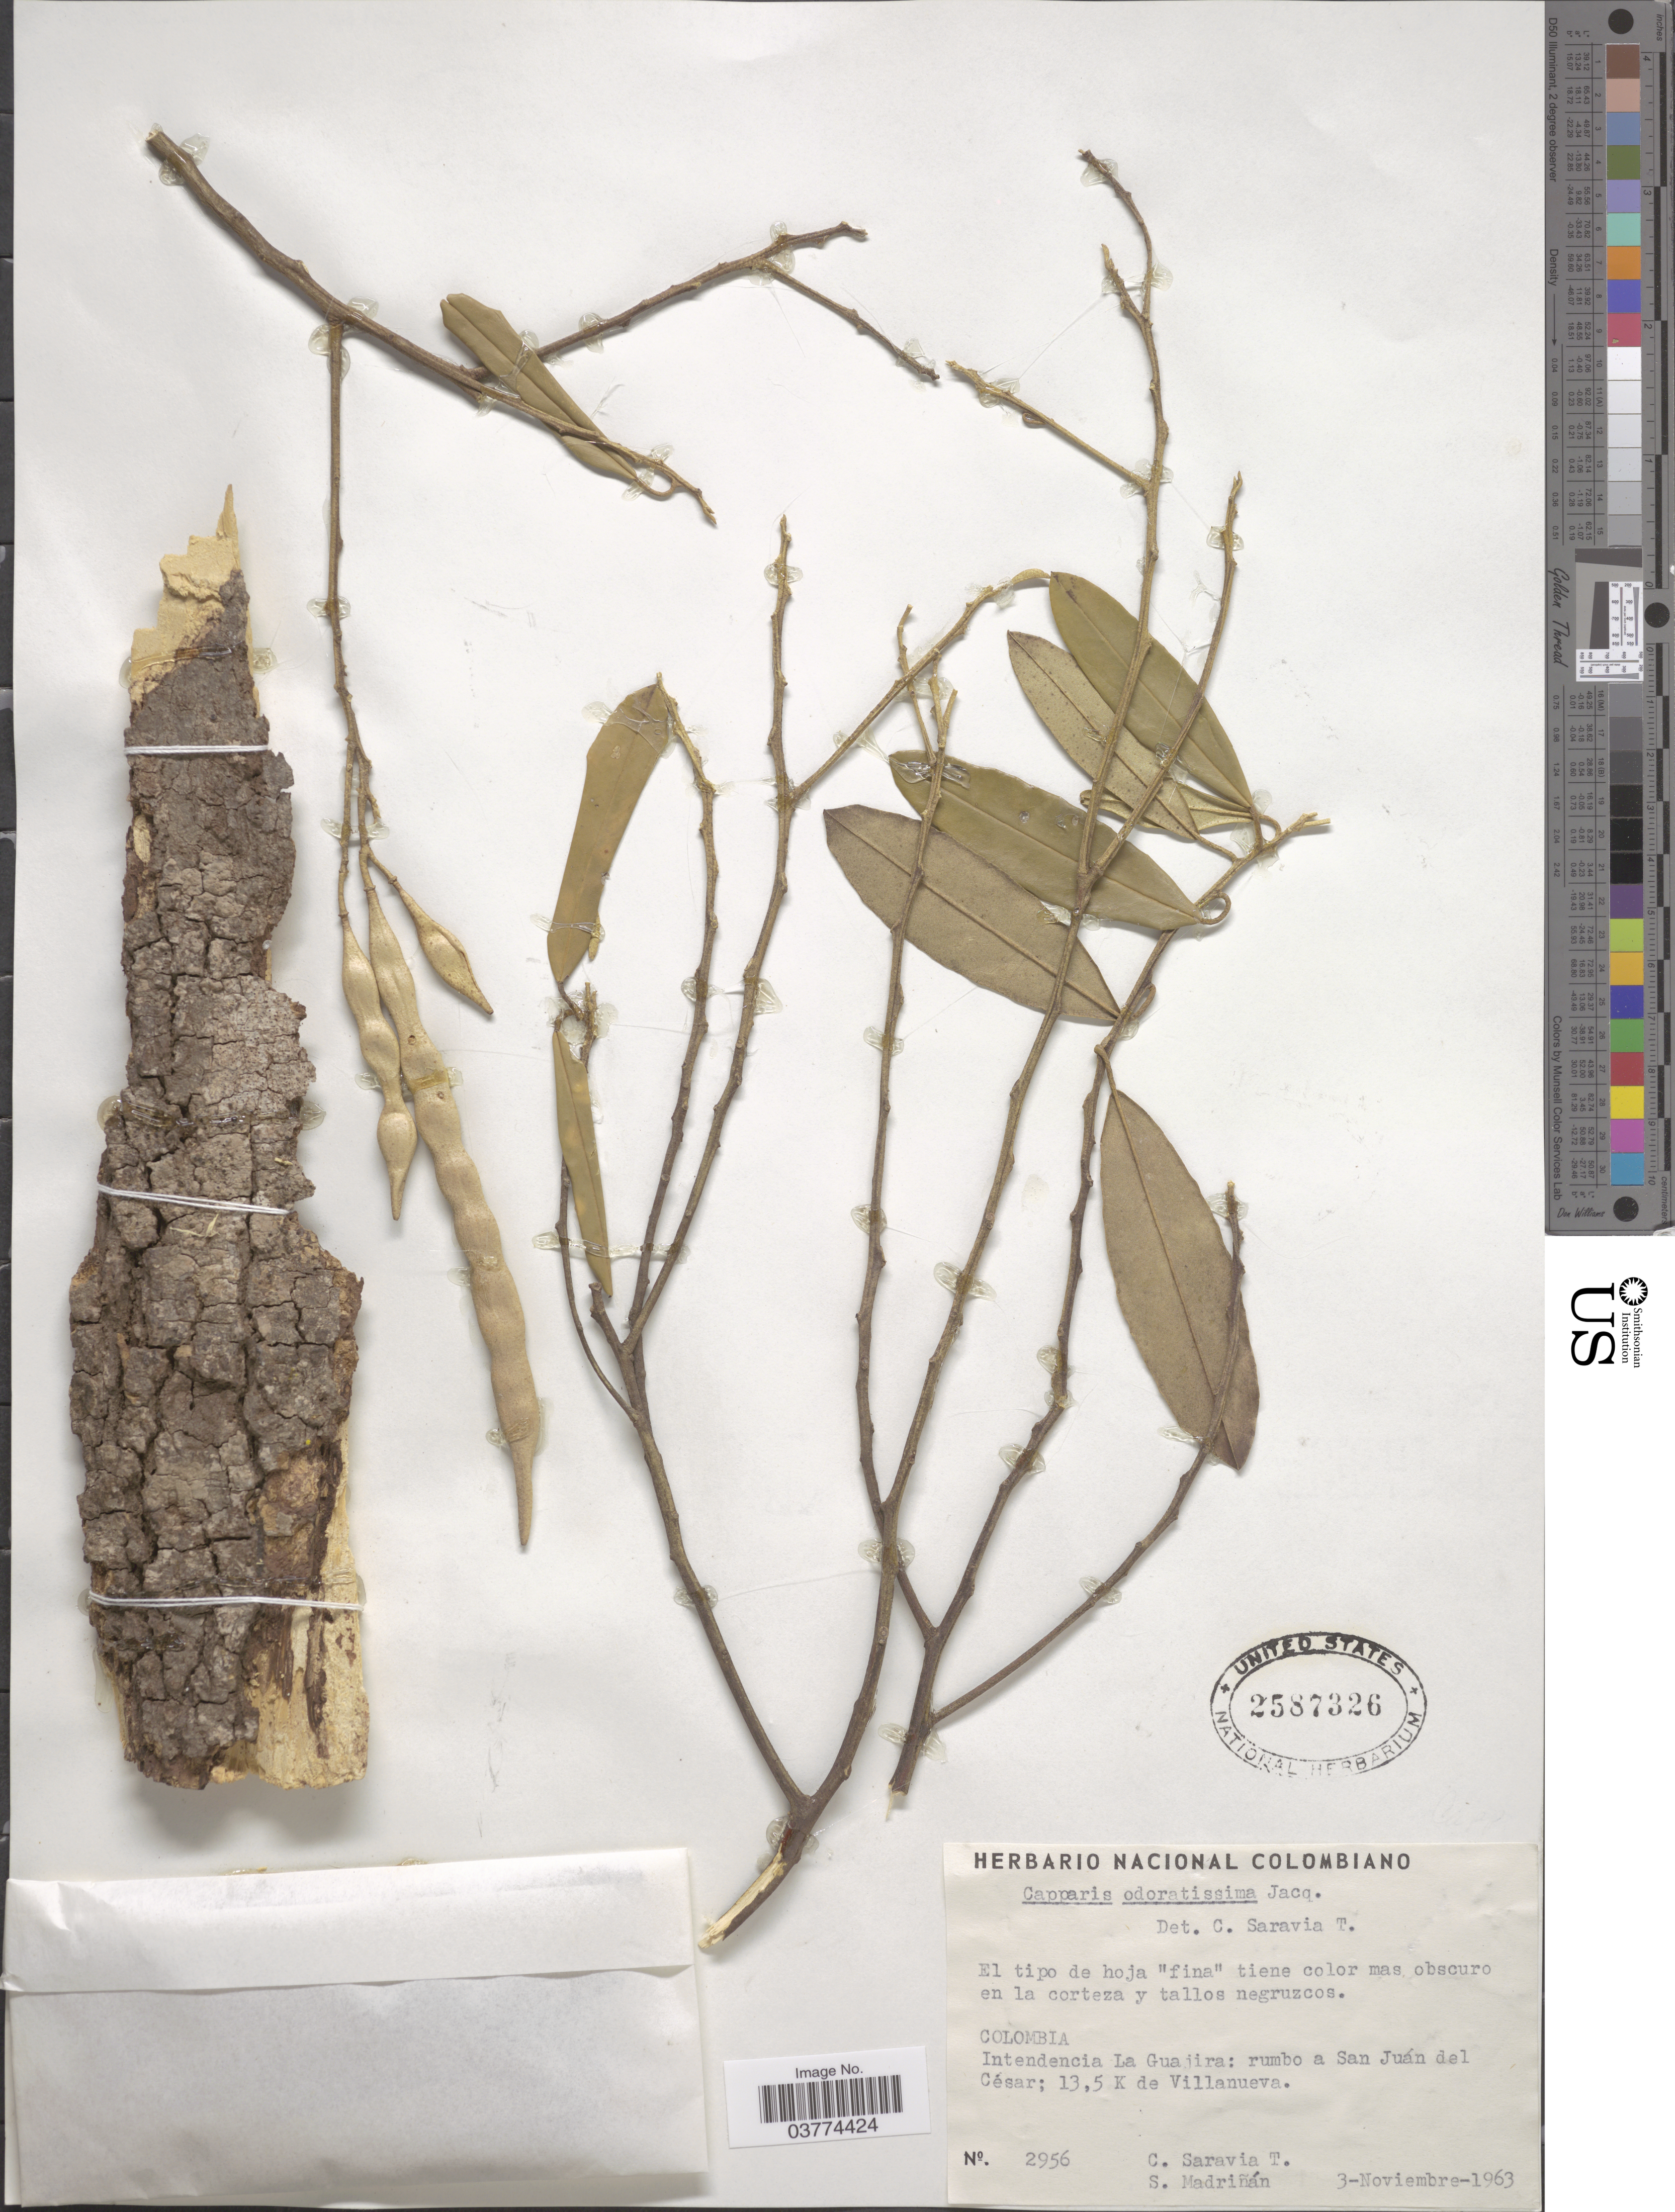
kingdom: Plantae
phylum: Tracheophyta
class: Magnoliopsida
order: Brassicales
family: Capparaceae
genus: Quadrella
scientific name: Quadrella odoratissima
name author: (Jacq.) Hutch.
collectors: C. Saravia T. & S. Madriñán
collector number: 2956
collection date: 1963-11-03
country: Colombia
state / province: La Guajira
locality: Intendencia La Guajira: rumbo a San Juán del César; 13.5 K de Villaneuva.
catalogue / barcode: US 2587326